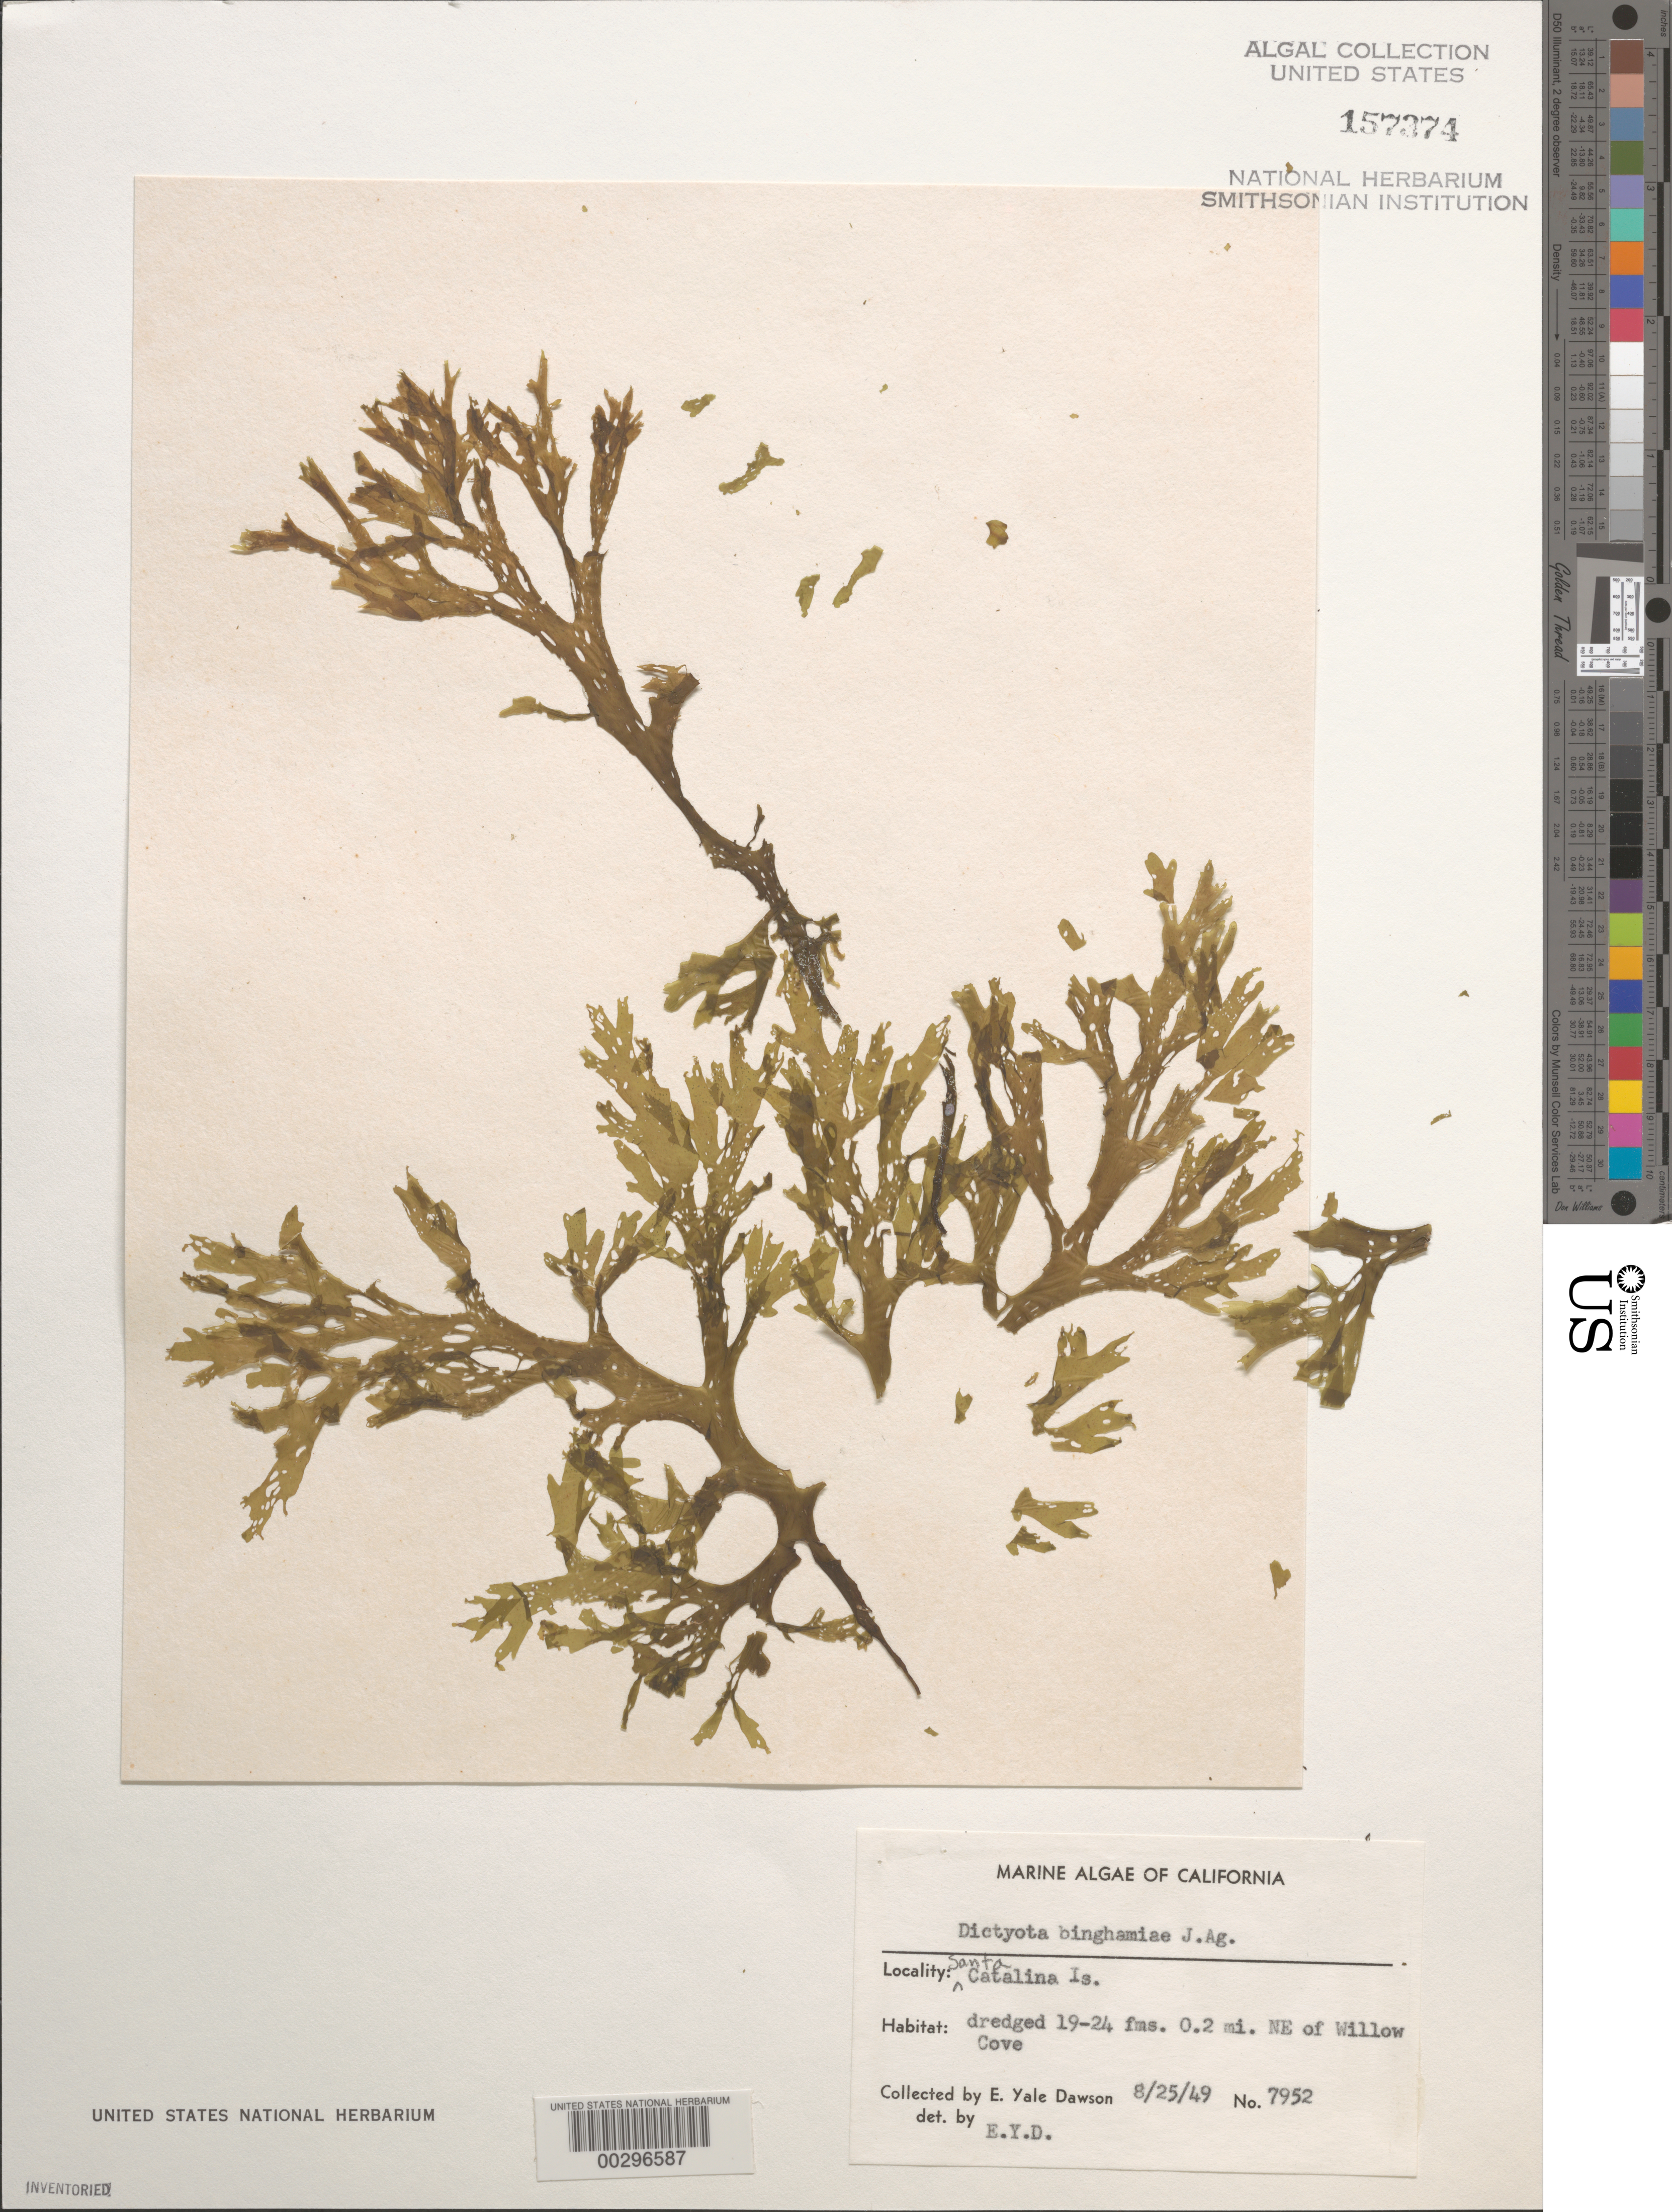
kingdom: Chromista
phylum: Ochrophyta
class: Phaeophyceae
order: Dictyotales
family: Dictyotaceae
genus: Dictyota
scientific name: Dictyota binghamiae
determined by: Dawson, E. Y.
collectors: E. Y. Dawson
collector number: EYD 7952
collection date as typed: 25 Aug 1949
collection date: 1949-08-25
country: United States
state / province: California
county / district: Los Angeles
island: Santa Catalina Island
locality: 0.2 mile northeast of Willow Cove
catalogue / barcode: US 157374